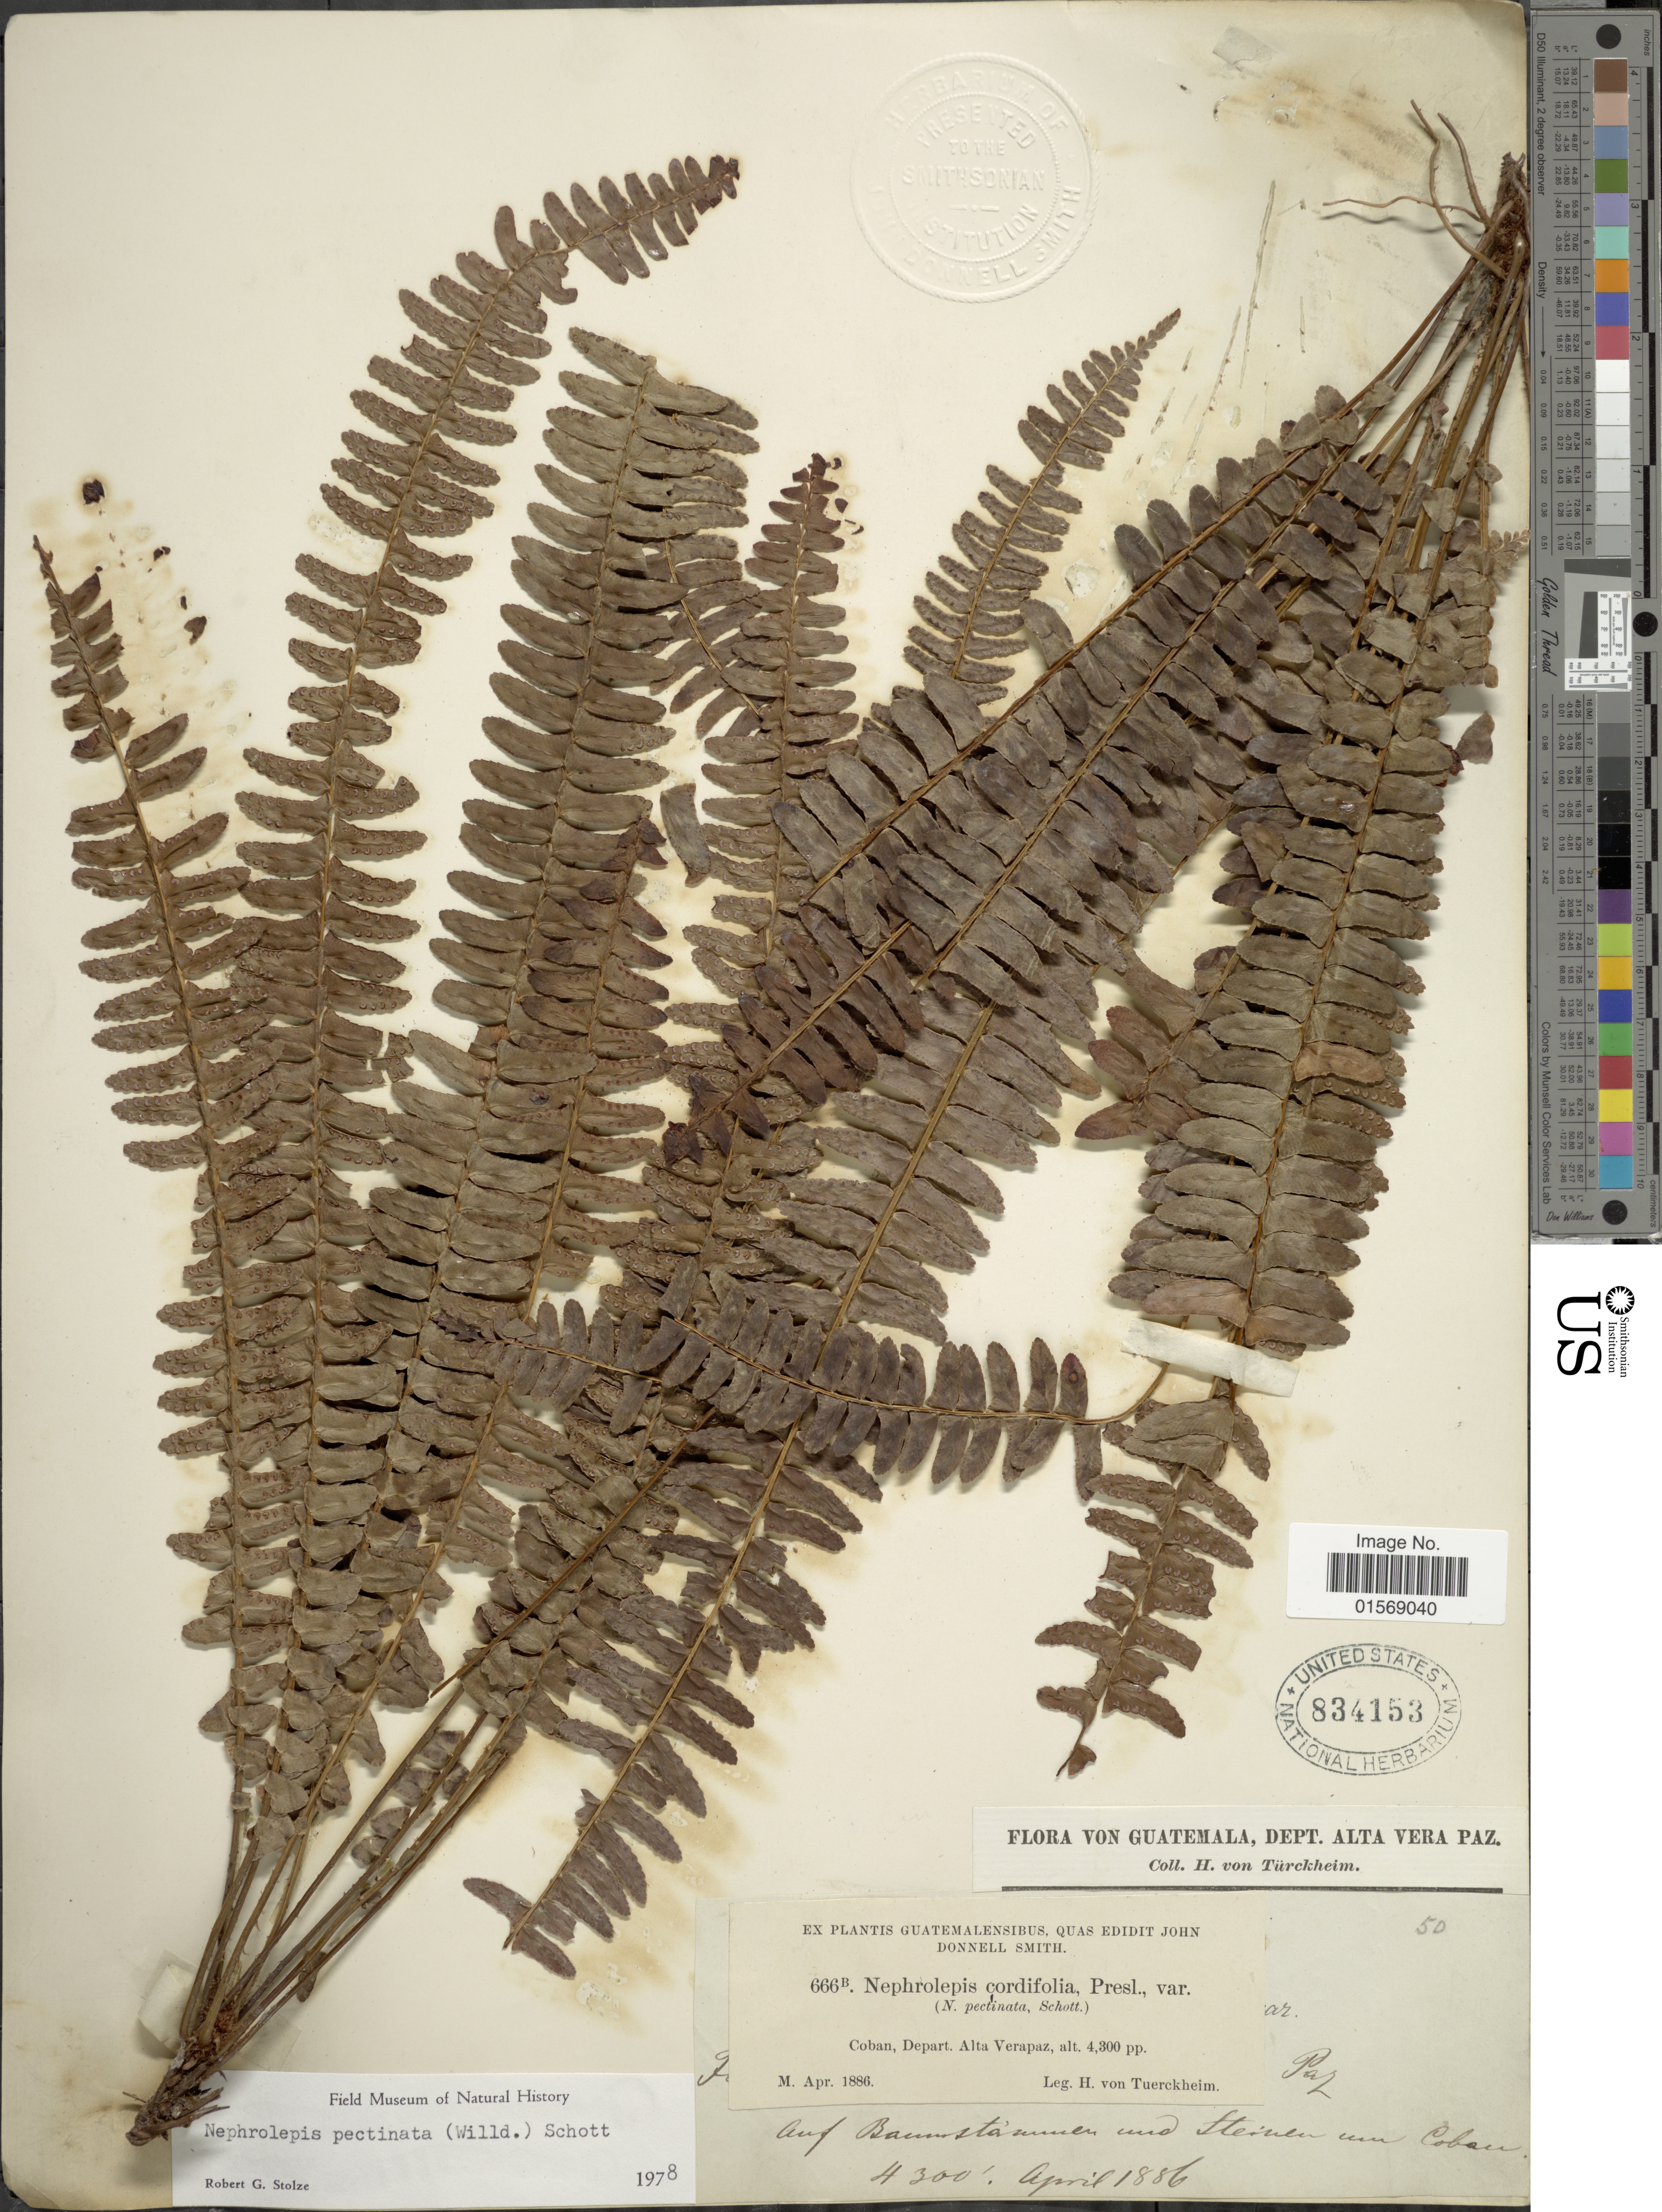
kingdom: Plantae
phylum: Tracheophyta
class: Polypodiopsida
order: Polypodiales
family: Nephrolepidaceae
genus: Nephrolepis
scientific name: Nephrolepis pectinata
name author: (Willd.) Schott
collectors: H. von Tuerckheim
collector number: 666B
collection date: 1886-04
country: Guatemala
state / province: Alta Verapaz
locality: Coban, Depart. Alta Verapaz.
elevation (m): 1311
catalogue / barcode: US 834153